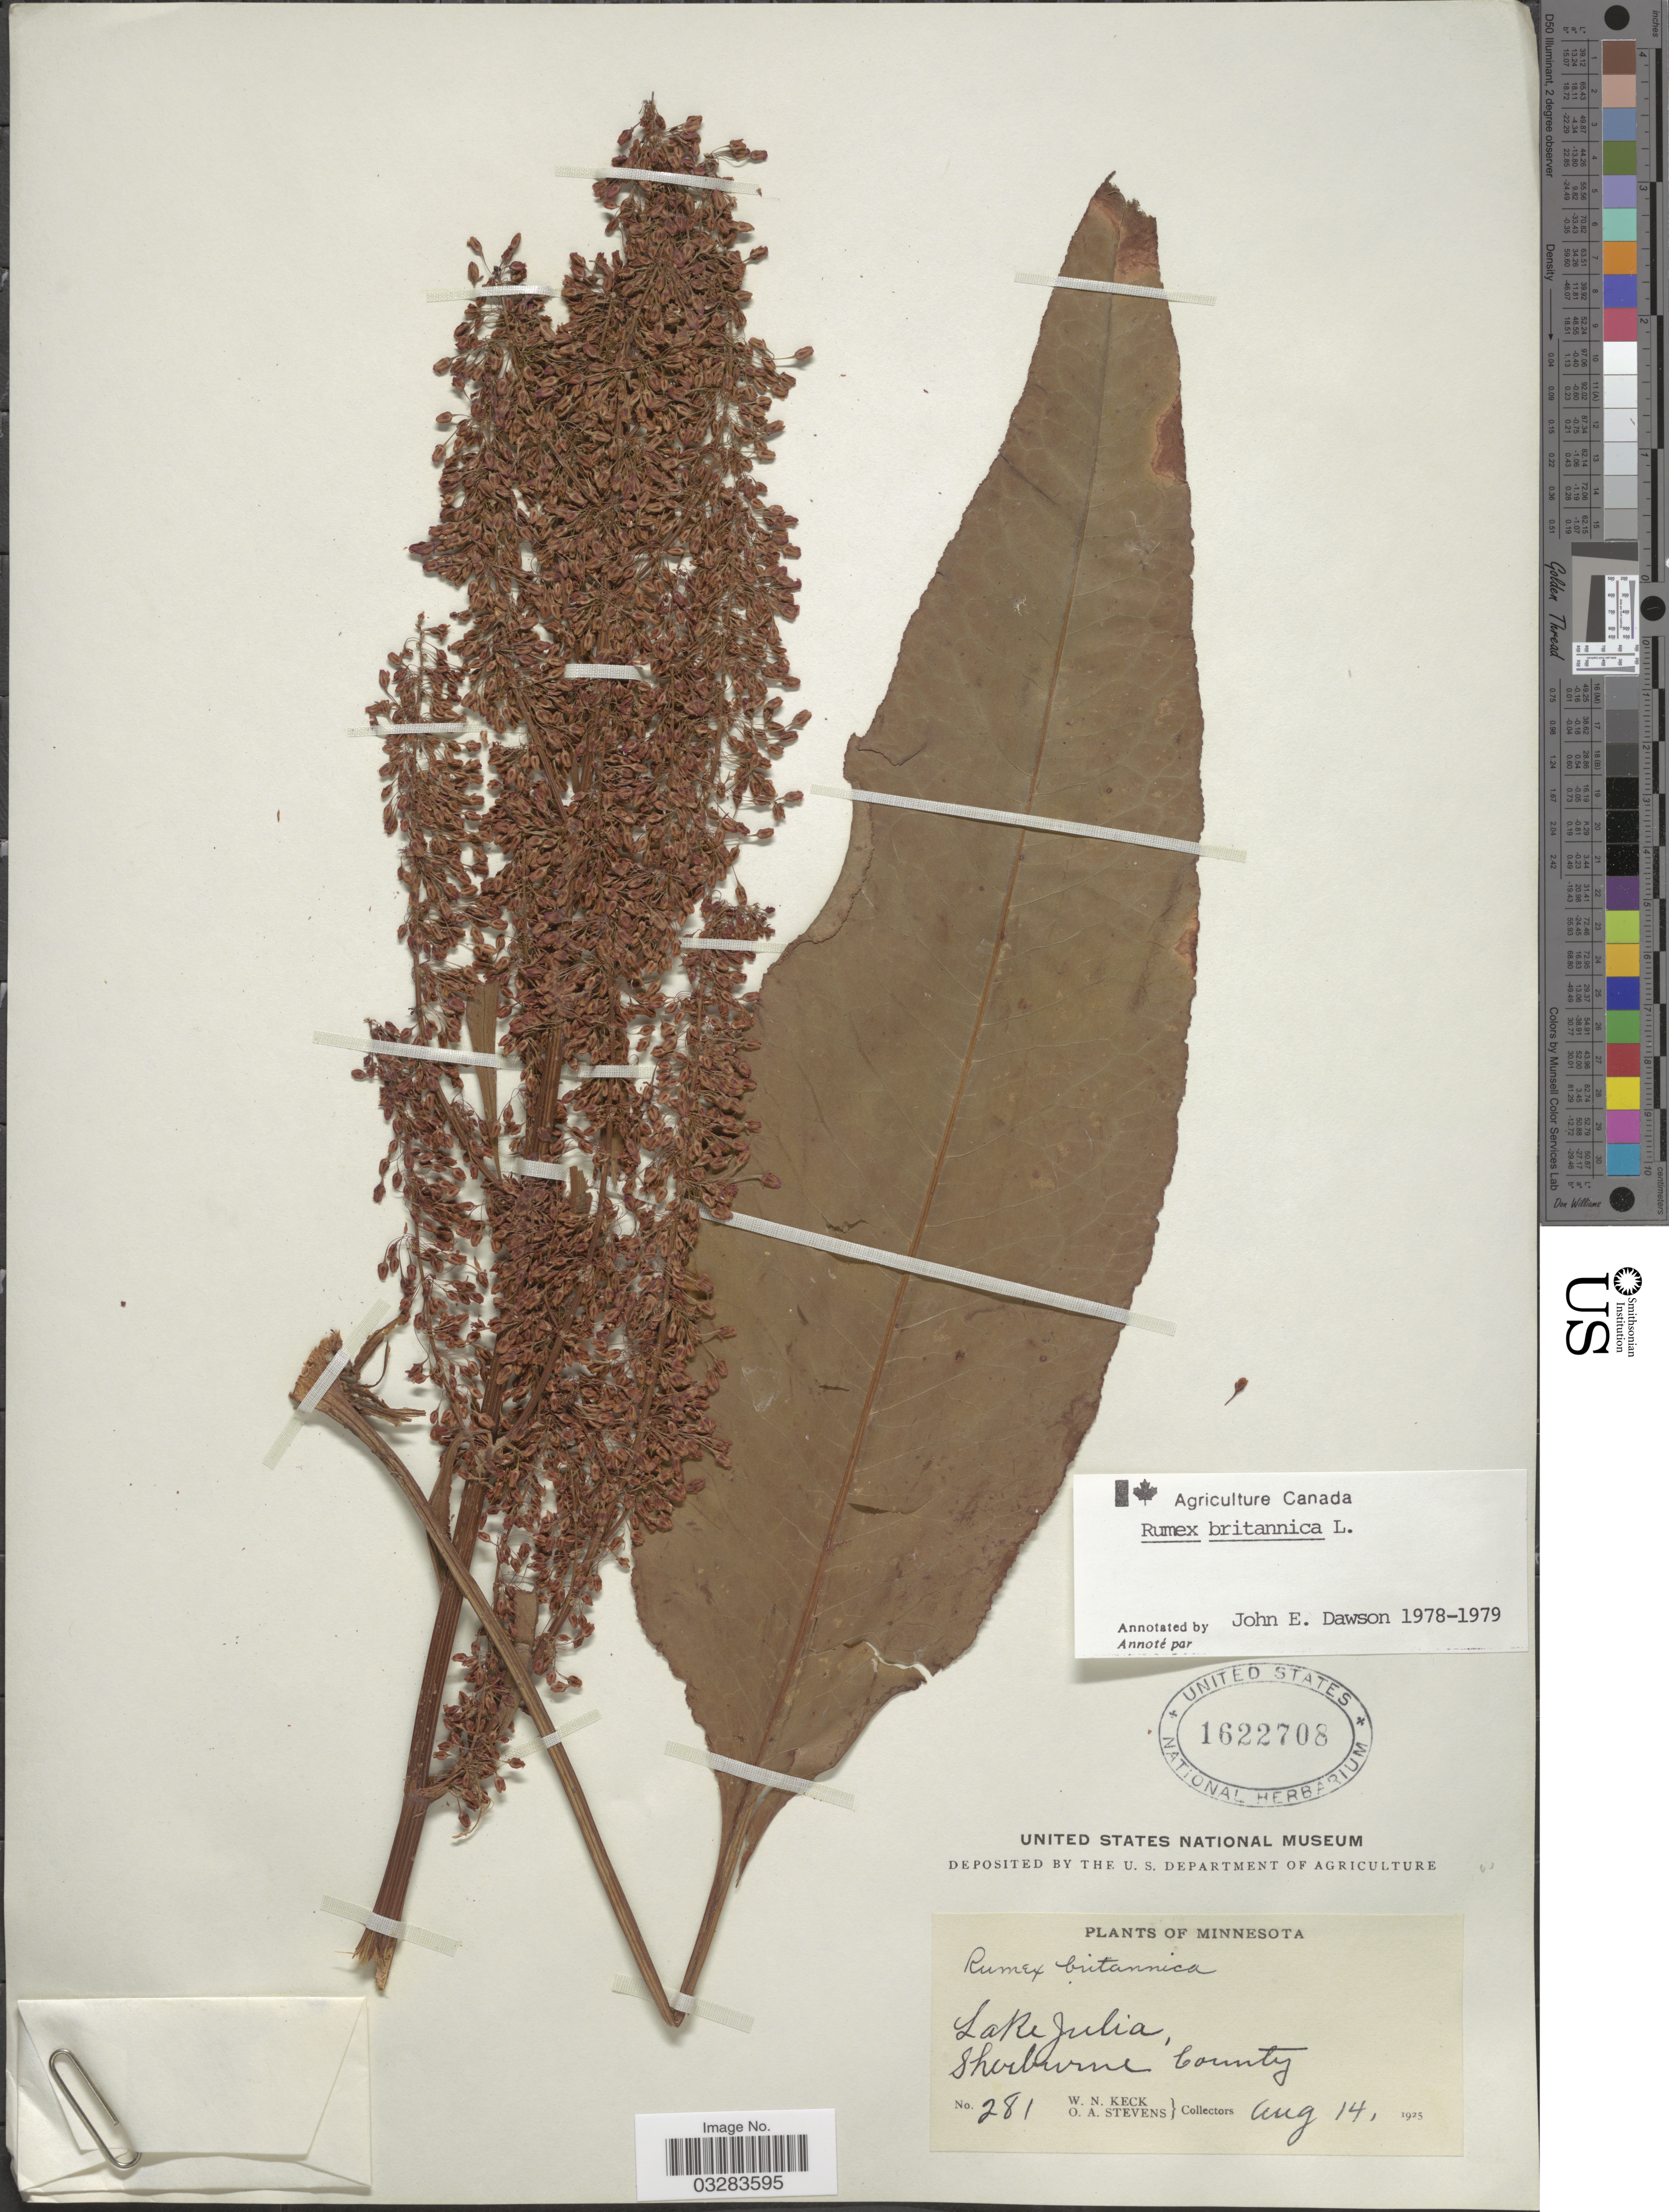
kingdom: Plantae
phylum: Tracheophyta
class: Magnoliopsida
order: Caryophyllales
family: Polygonaceae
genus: Rumex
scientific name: Rumex britannica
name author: L.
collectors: W. Keck & O. A. Stevens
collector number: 281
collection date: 1925-08-14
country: United States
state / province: Minnesota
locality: Lake Julia, Sherburne County.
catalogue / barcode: US 1622708